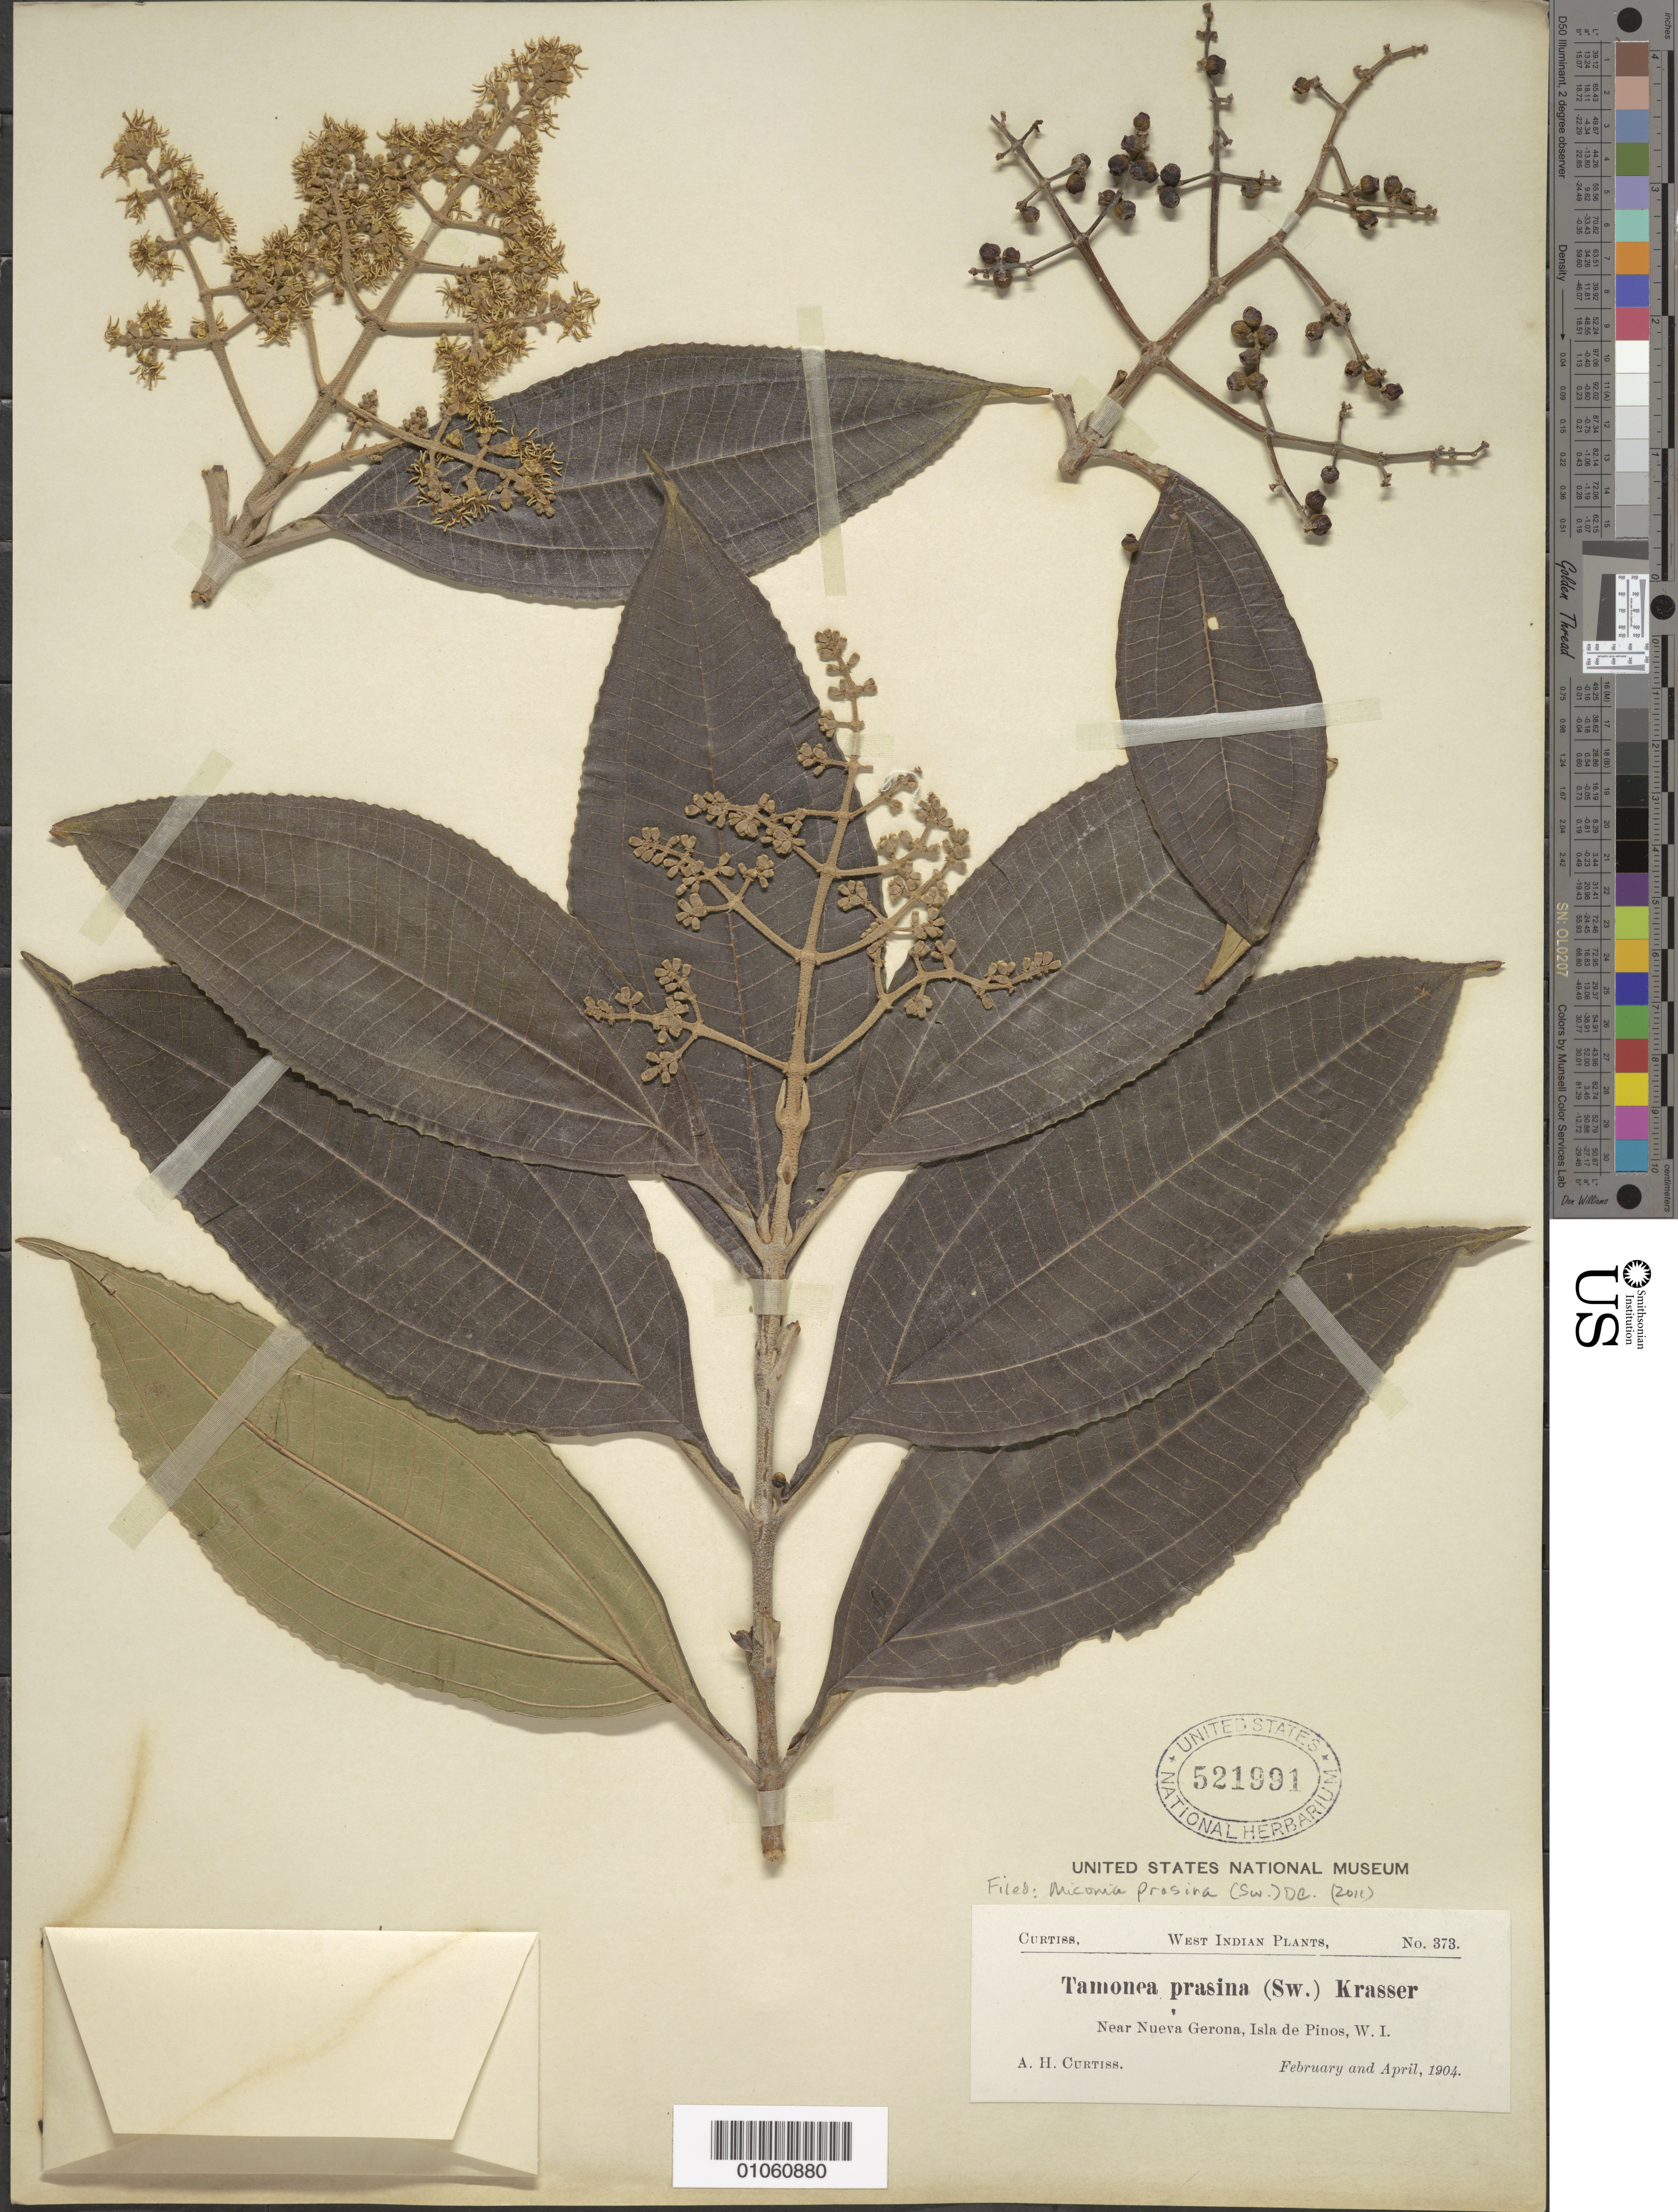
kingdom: Plantae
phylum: Tracheophyta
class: Magnoliopsida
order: Myrtales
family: Melastomataceae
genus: Miconia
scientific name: Miconia prasina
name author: (Sw.) DC.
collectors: A. H. Curtiss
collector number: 373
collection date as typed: Feb 1904 and -- Apr 1904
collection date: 1904-02,1904-04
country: Cuba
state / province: Isla de La Juventud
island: Isla de la Juventud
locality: Nueva Gerona, near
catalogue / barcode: US 521991